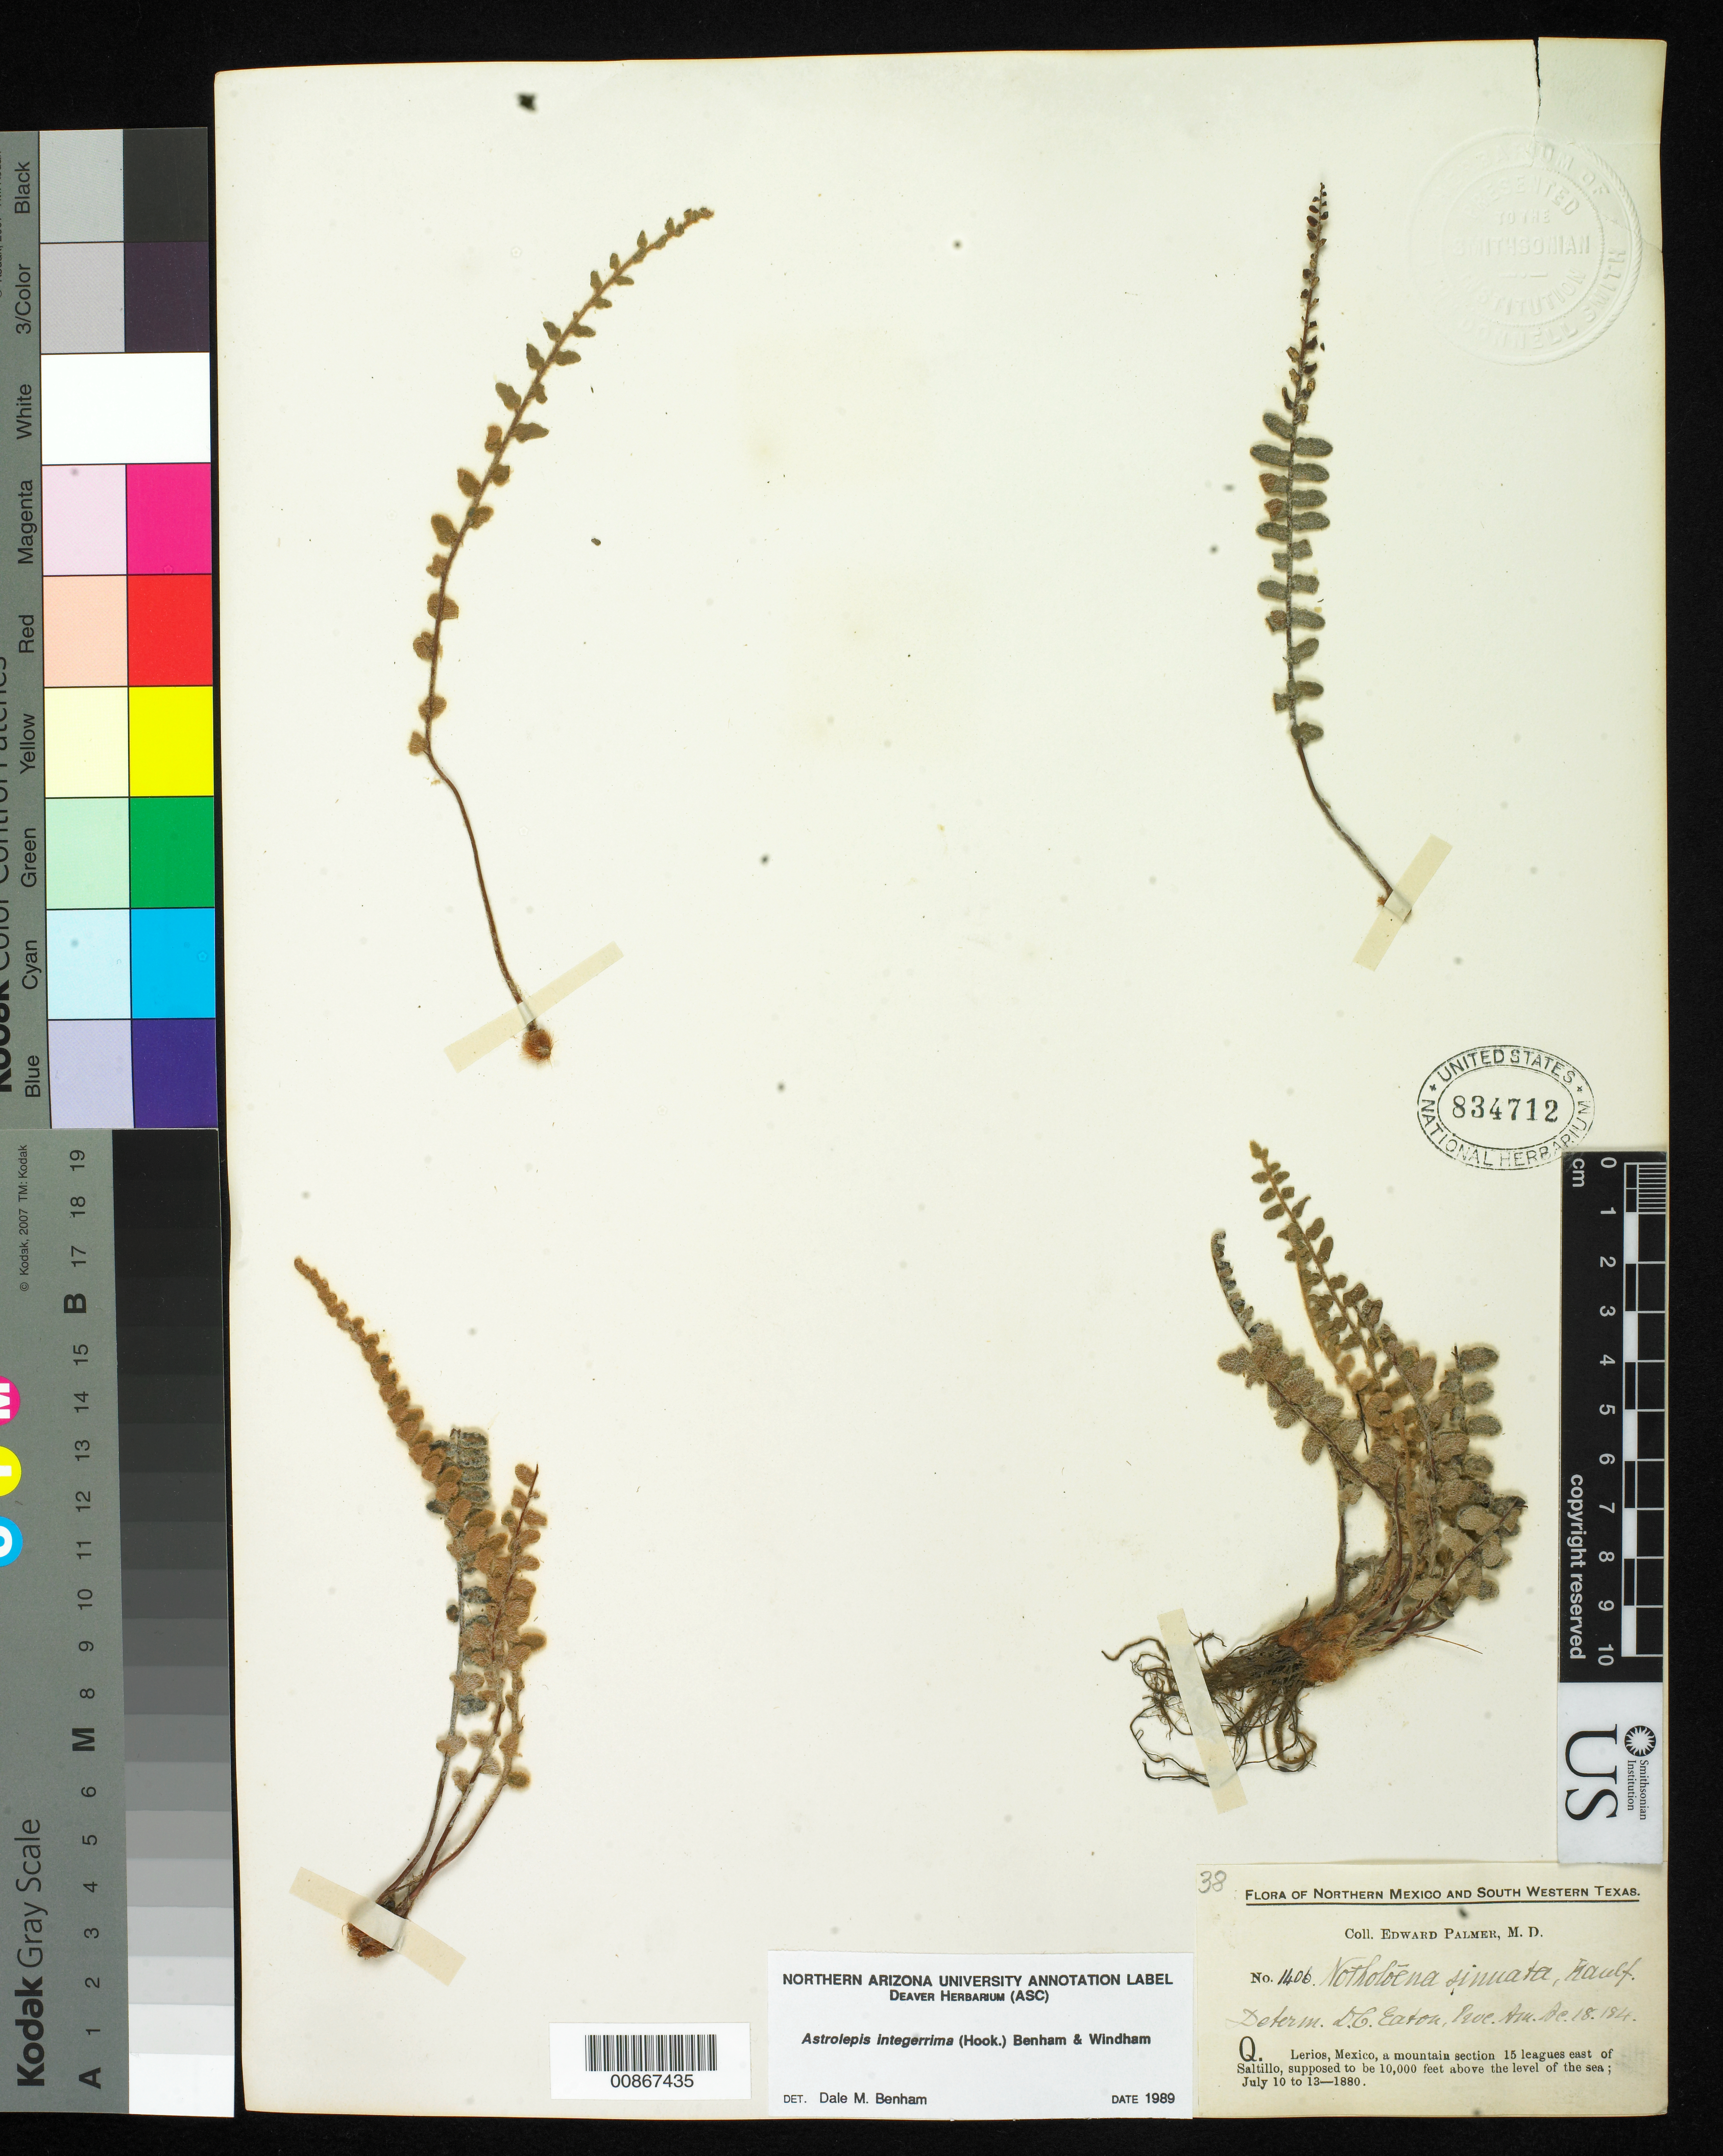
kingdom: Plantae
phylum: Tracheophyta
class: Polypodiopsida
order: Polypodiales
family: Pteridaceae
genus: Astrolepis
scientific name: Astrolepis integerrima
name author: (Hook.) D.M. Benham & Windham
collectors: E. Palmer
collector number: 1406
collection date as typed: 10 Jul 1880 to 13 Jul 1880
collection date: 1880-07-10/1880-07-13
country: Mexico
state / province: Coahuila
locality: Q. Lerios, 15 leagues east of Saltillo, Coahuila.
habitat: A mountain section.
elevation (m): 3048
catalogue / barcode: US 834712